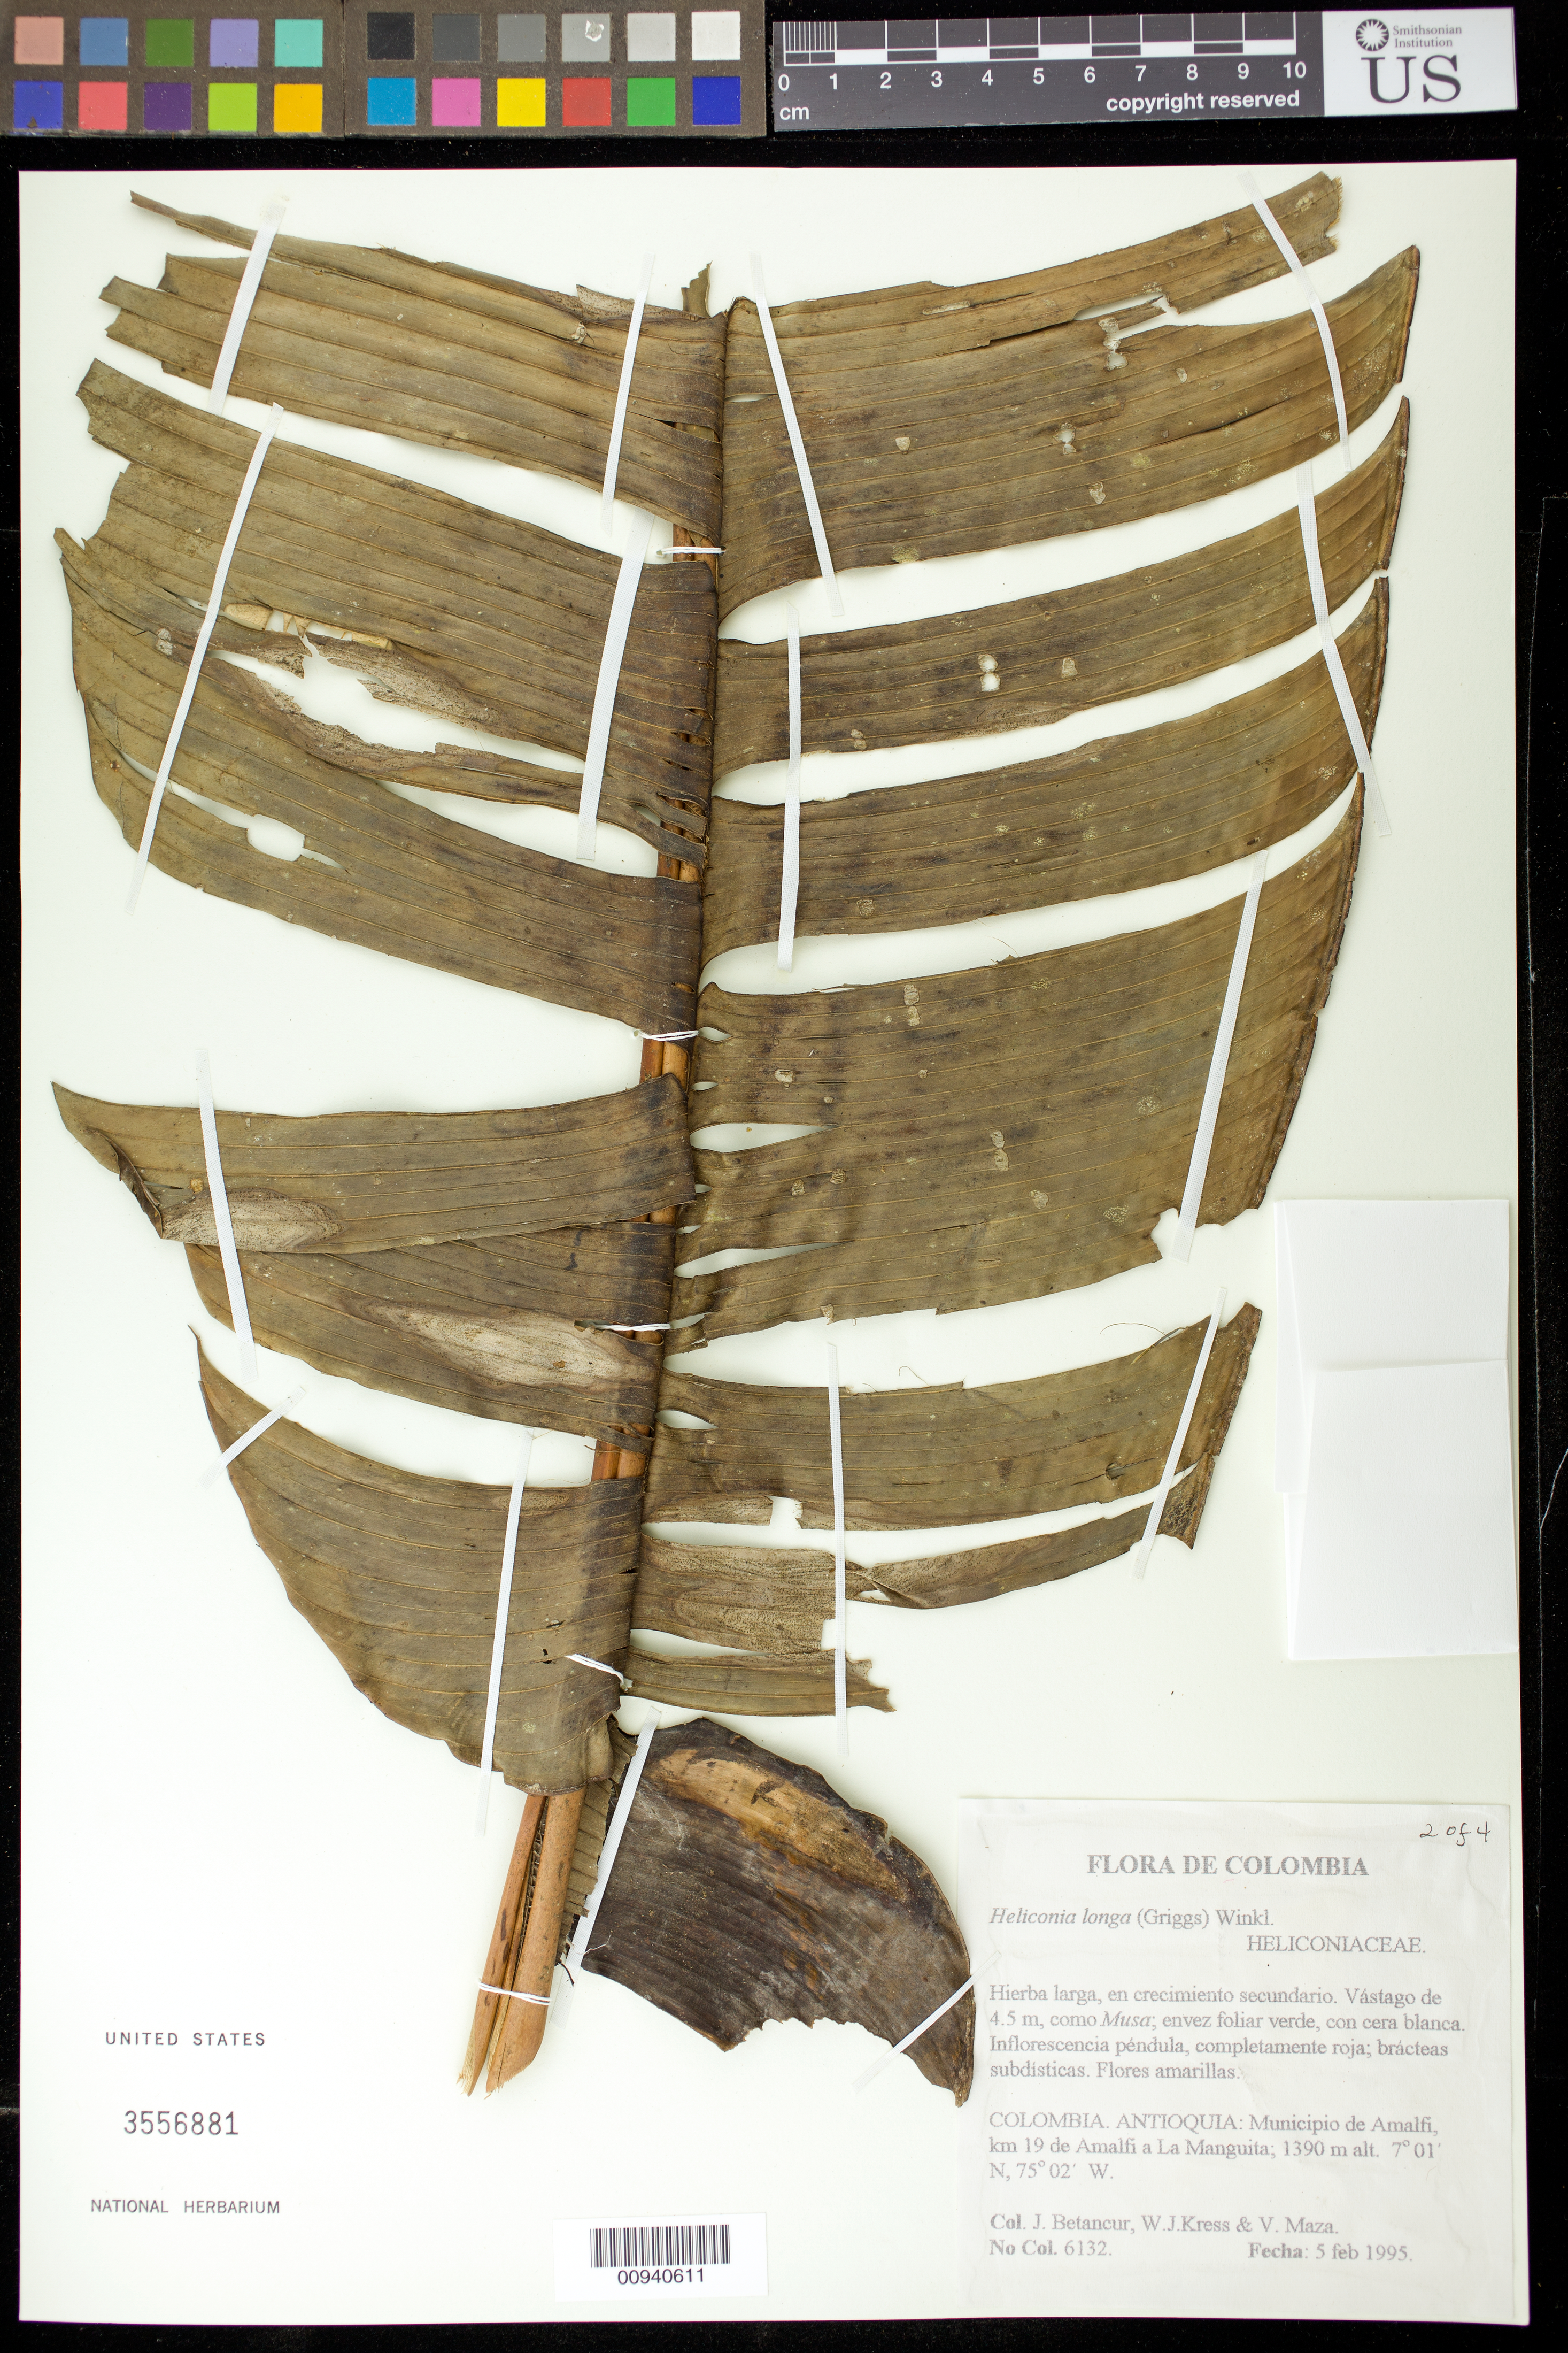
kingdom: Plantae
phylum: Tracheophyta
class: Liliopsida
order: Zingiberales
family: Heliconiaceae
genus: Heliconia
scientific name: Heliconia longa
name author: (R.F. Griggs) H.J.P. Winkl.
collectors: J. C. Betancur, W. J. Kress & V. Maza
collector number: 6132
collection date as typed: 05 Feb 1995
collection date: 1995-02-05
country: Colombia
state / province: Antioquia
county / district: Amalfi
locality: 19 km from Amalfi on the road to La Manguita.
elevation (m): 1390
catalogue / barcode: US 3556881